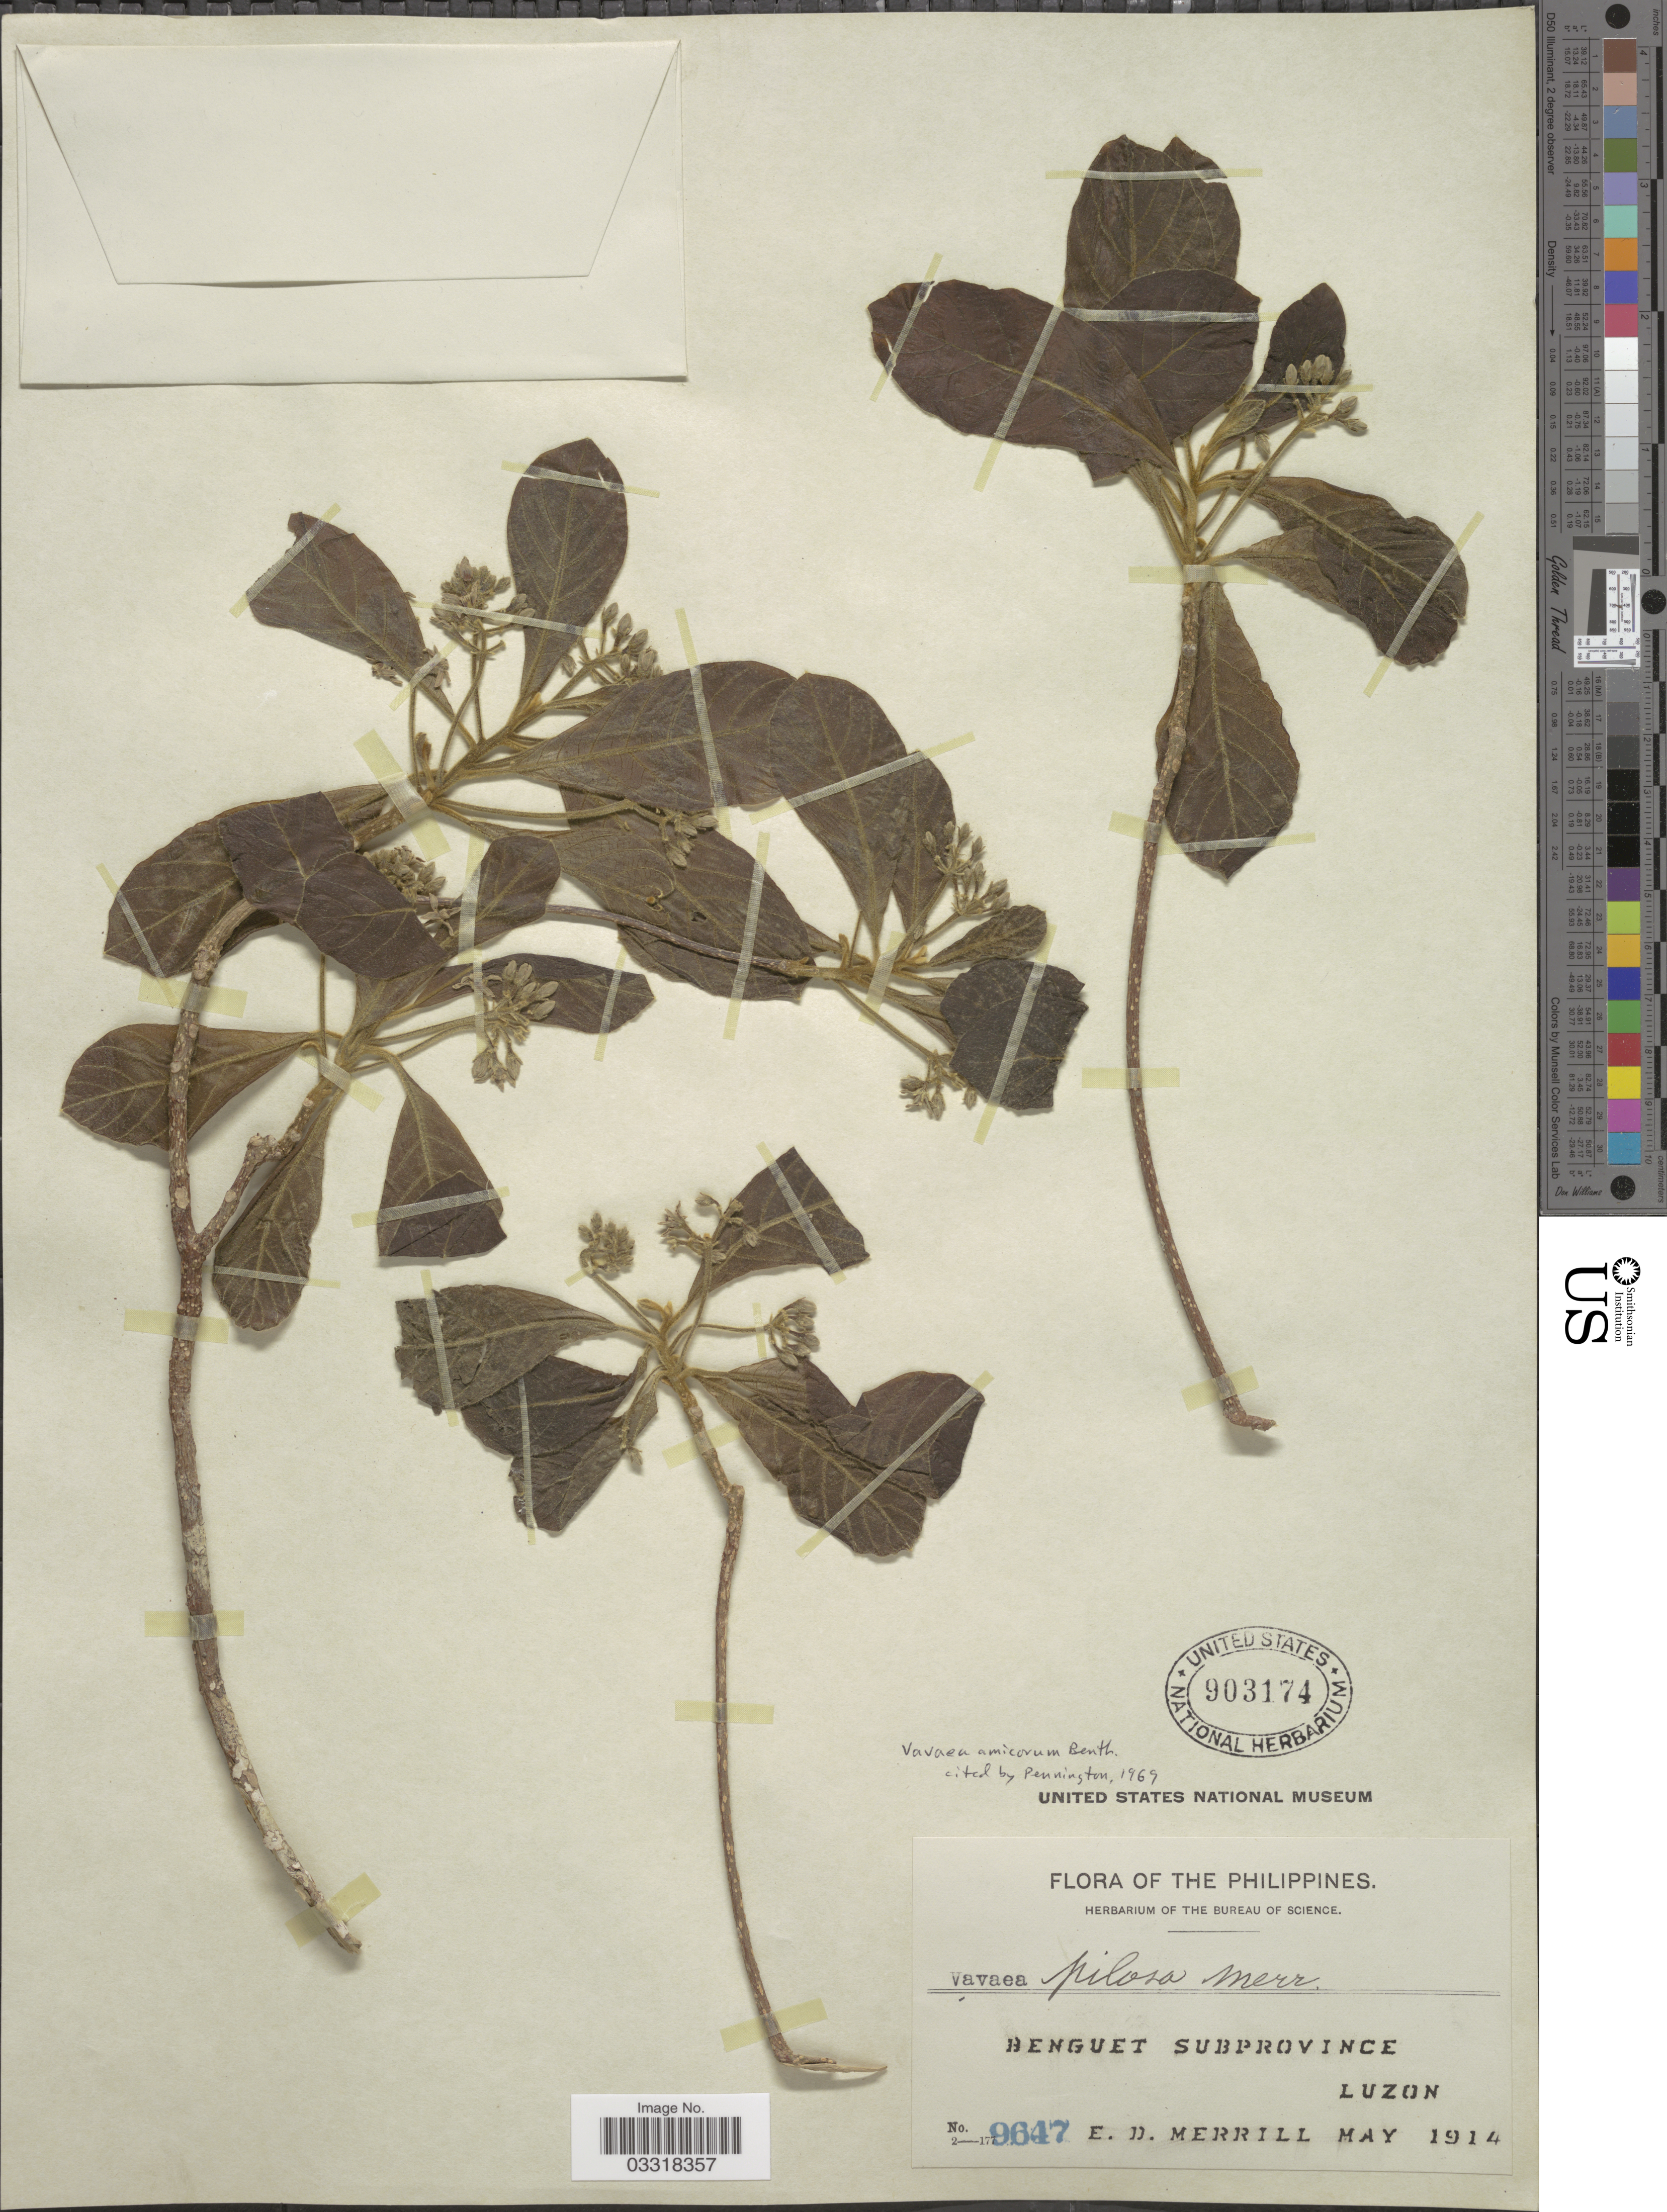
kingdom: Plantae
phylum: Tracheophyta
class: Magnoliopsida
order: Sapindales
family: Meliaceae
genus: Vavaea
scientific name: Vavaea amicorum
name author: Benth.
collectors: E. D. Merrill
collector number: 9647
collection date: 1914-05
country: Philippines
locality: Benguet Subprovince. Luzon.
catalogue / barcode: US 903174